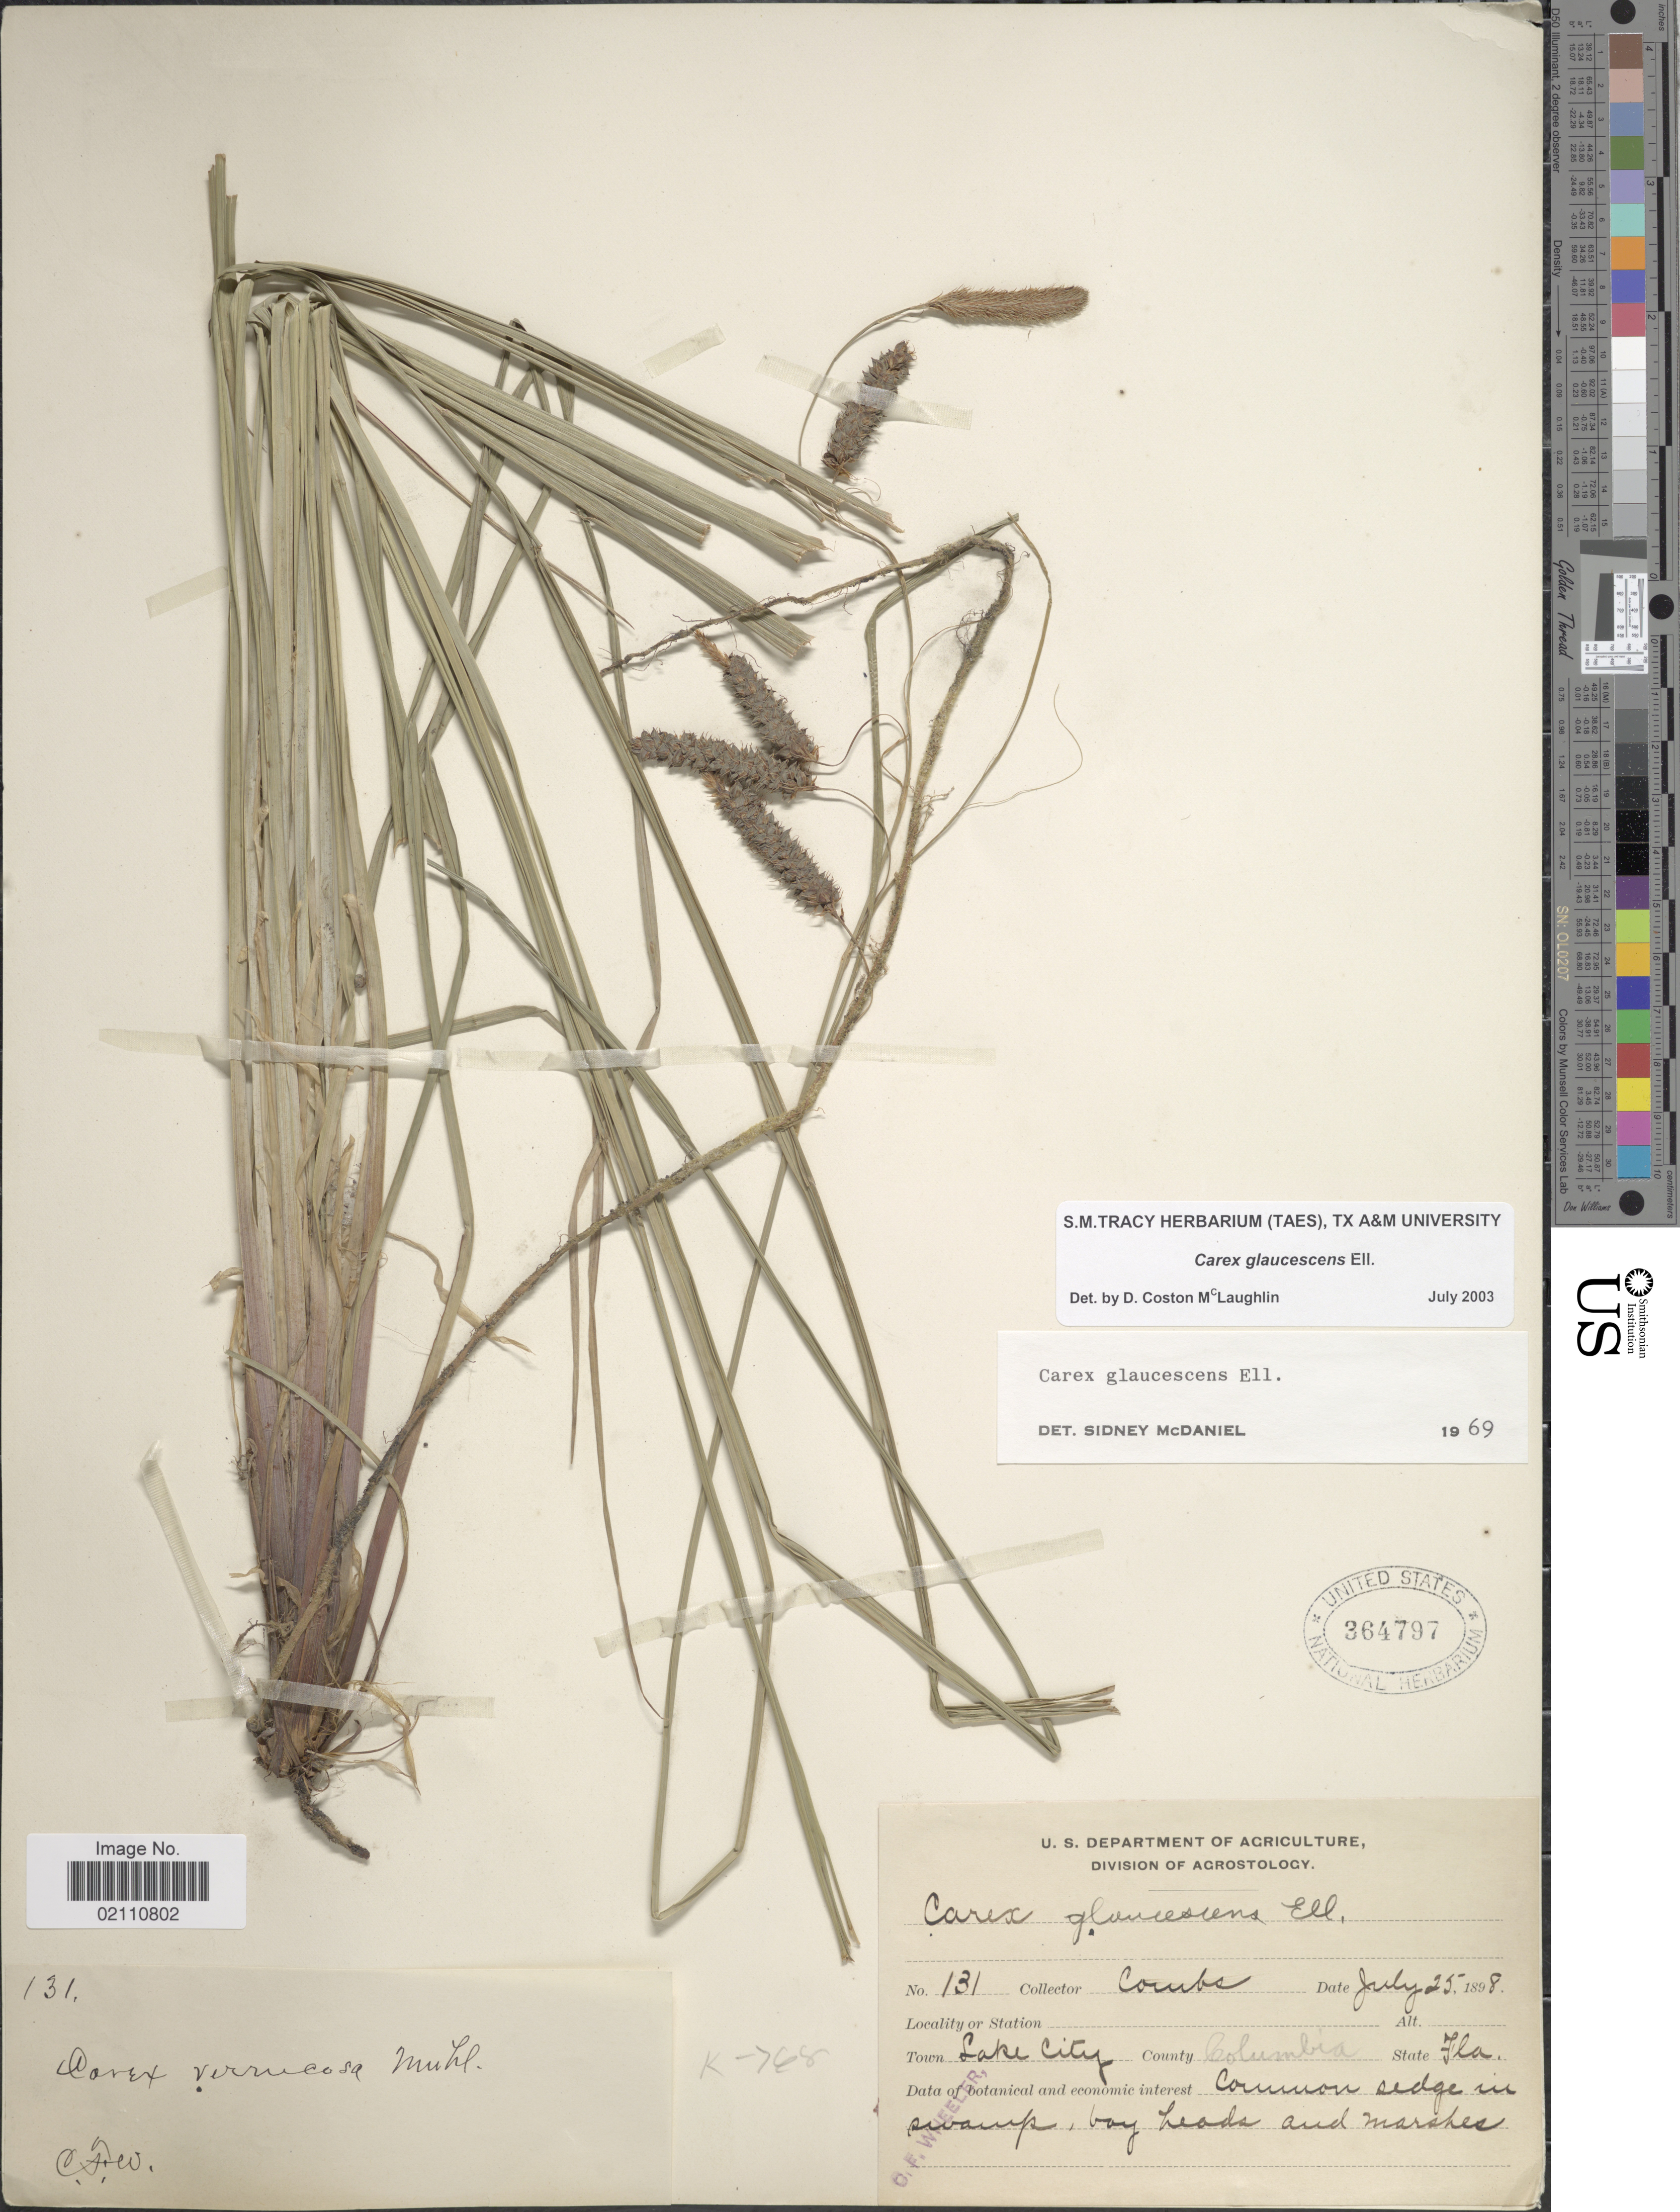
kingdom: Plantae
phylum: Tracheophyta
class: Liliopsida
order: Poales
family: Cyperaceae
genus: Carex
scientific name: Carex glaucescens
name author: Elliott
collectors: -. Combs & C. F. W.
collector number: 131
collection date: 1898-07-25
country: United States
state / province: Florida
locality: Lake City, County Columbia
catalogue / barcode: US 364797